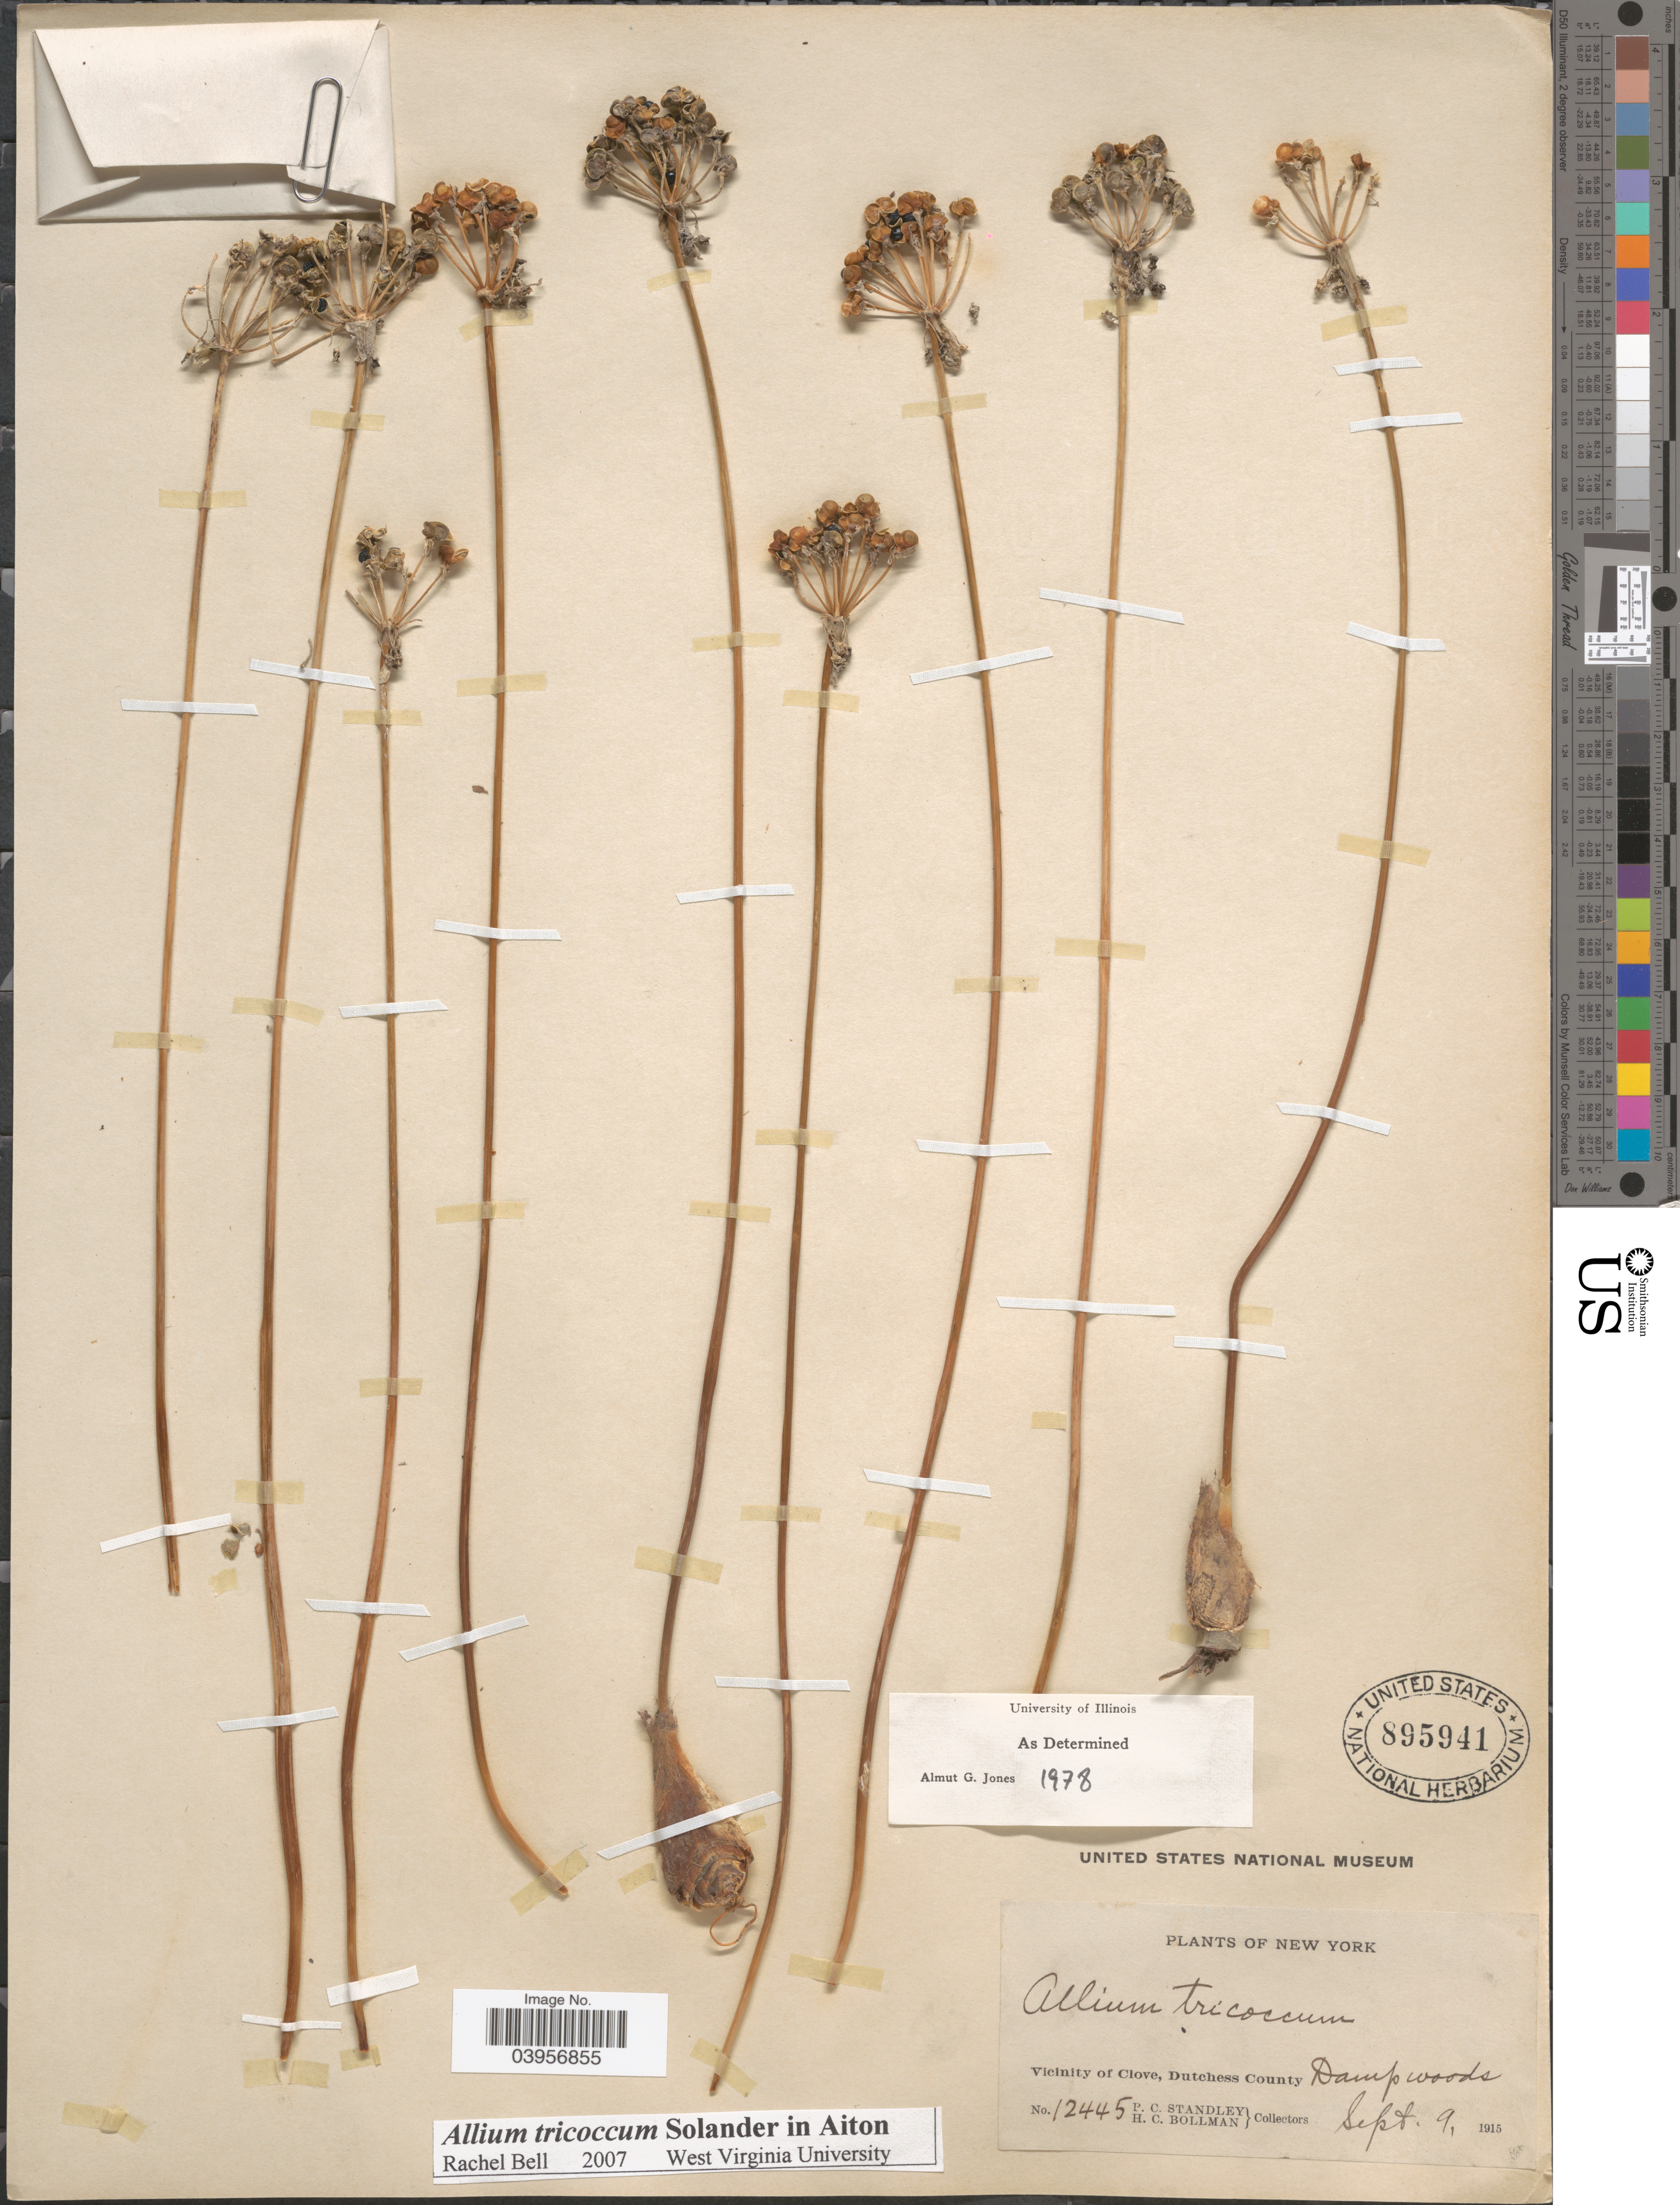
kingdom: Plantae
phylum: Tracheophyta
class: Liliopsida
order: Asparagales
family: Amaryllidaceae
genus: Allium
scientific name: Allium tricoccum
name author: Aiton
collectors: P. C. Standley & H. C. Bollman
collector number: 12445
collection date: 1915-09-09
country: United States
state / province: New York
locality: Vicinity of Clove, Dutchess County.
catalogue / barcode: US 895941